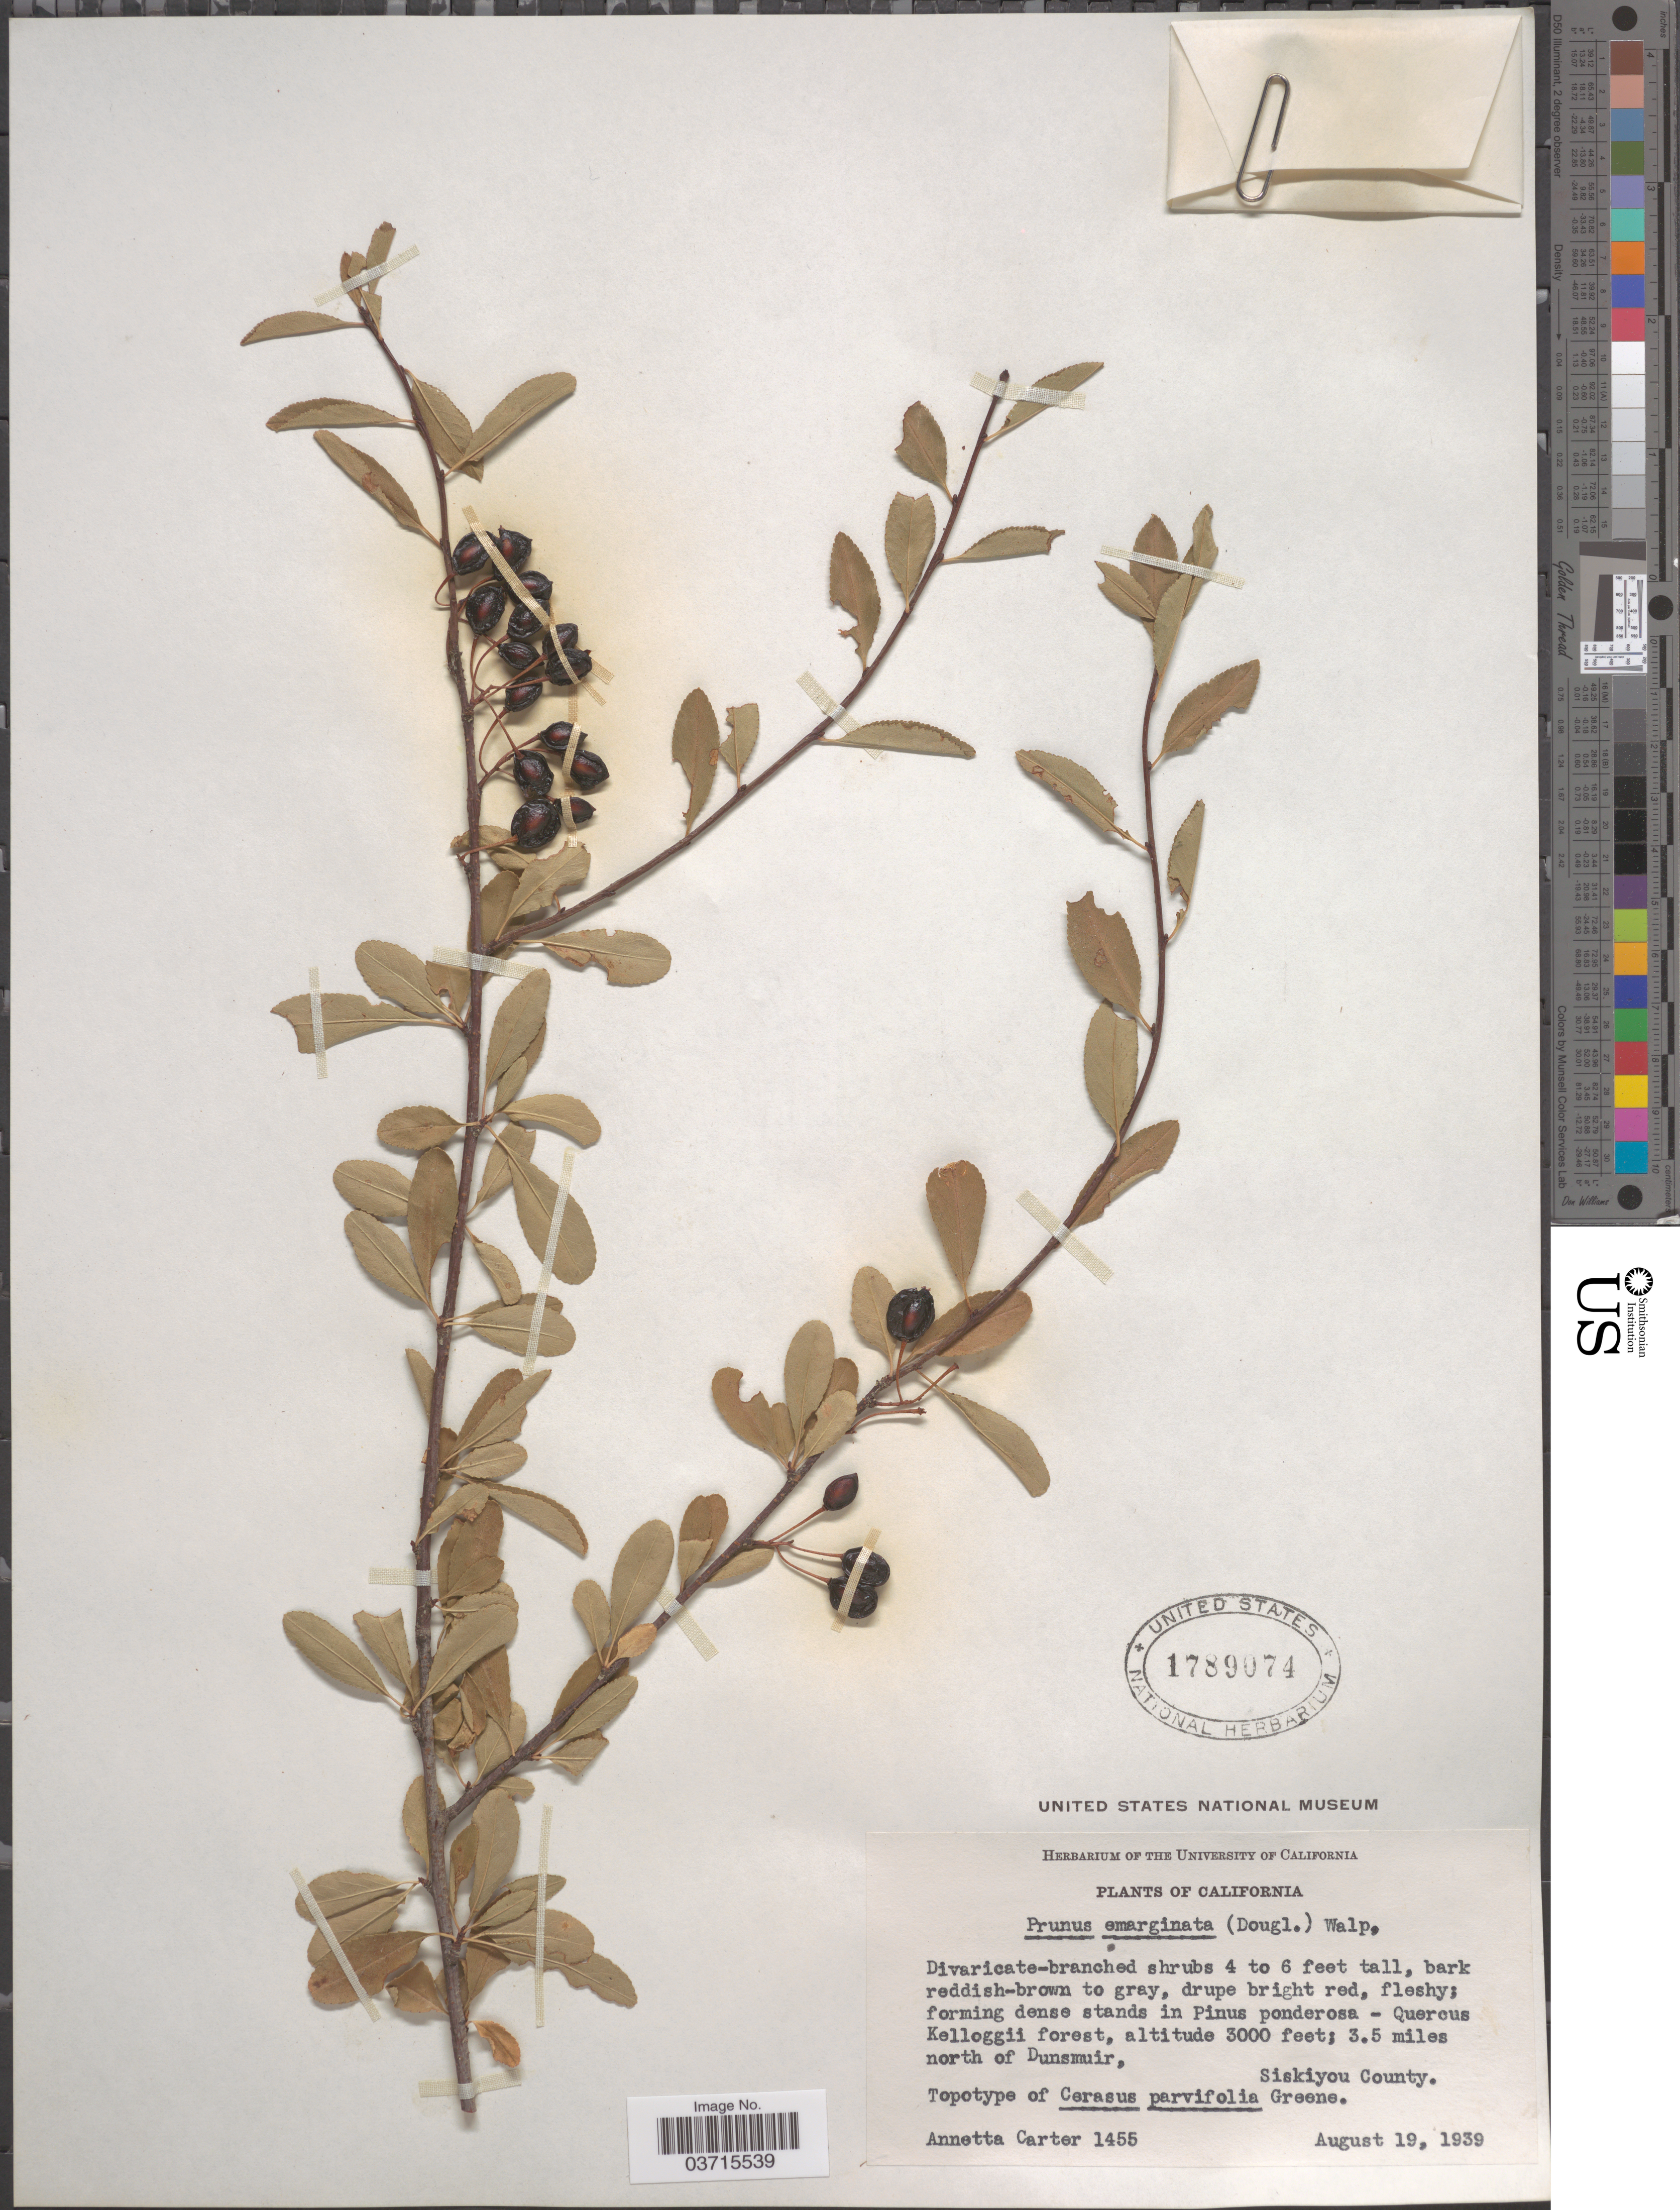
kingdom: Plantae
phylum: Tracheophyta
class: Magnoliopsida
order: Rosales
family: Rosaceae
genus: Prunus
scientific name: Prunus emarginata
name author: (Douglas ex Hook.) Eaton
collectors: A. Carter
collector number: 1455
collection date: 1939-08-19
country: United States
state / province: California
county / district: Siskiyou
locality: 3.5 miles north of Dunsmuir, Siskiyou County.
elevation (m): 914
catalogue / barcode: US 1789074